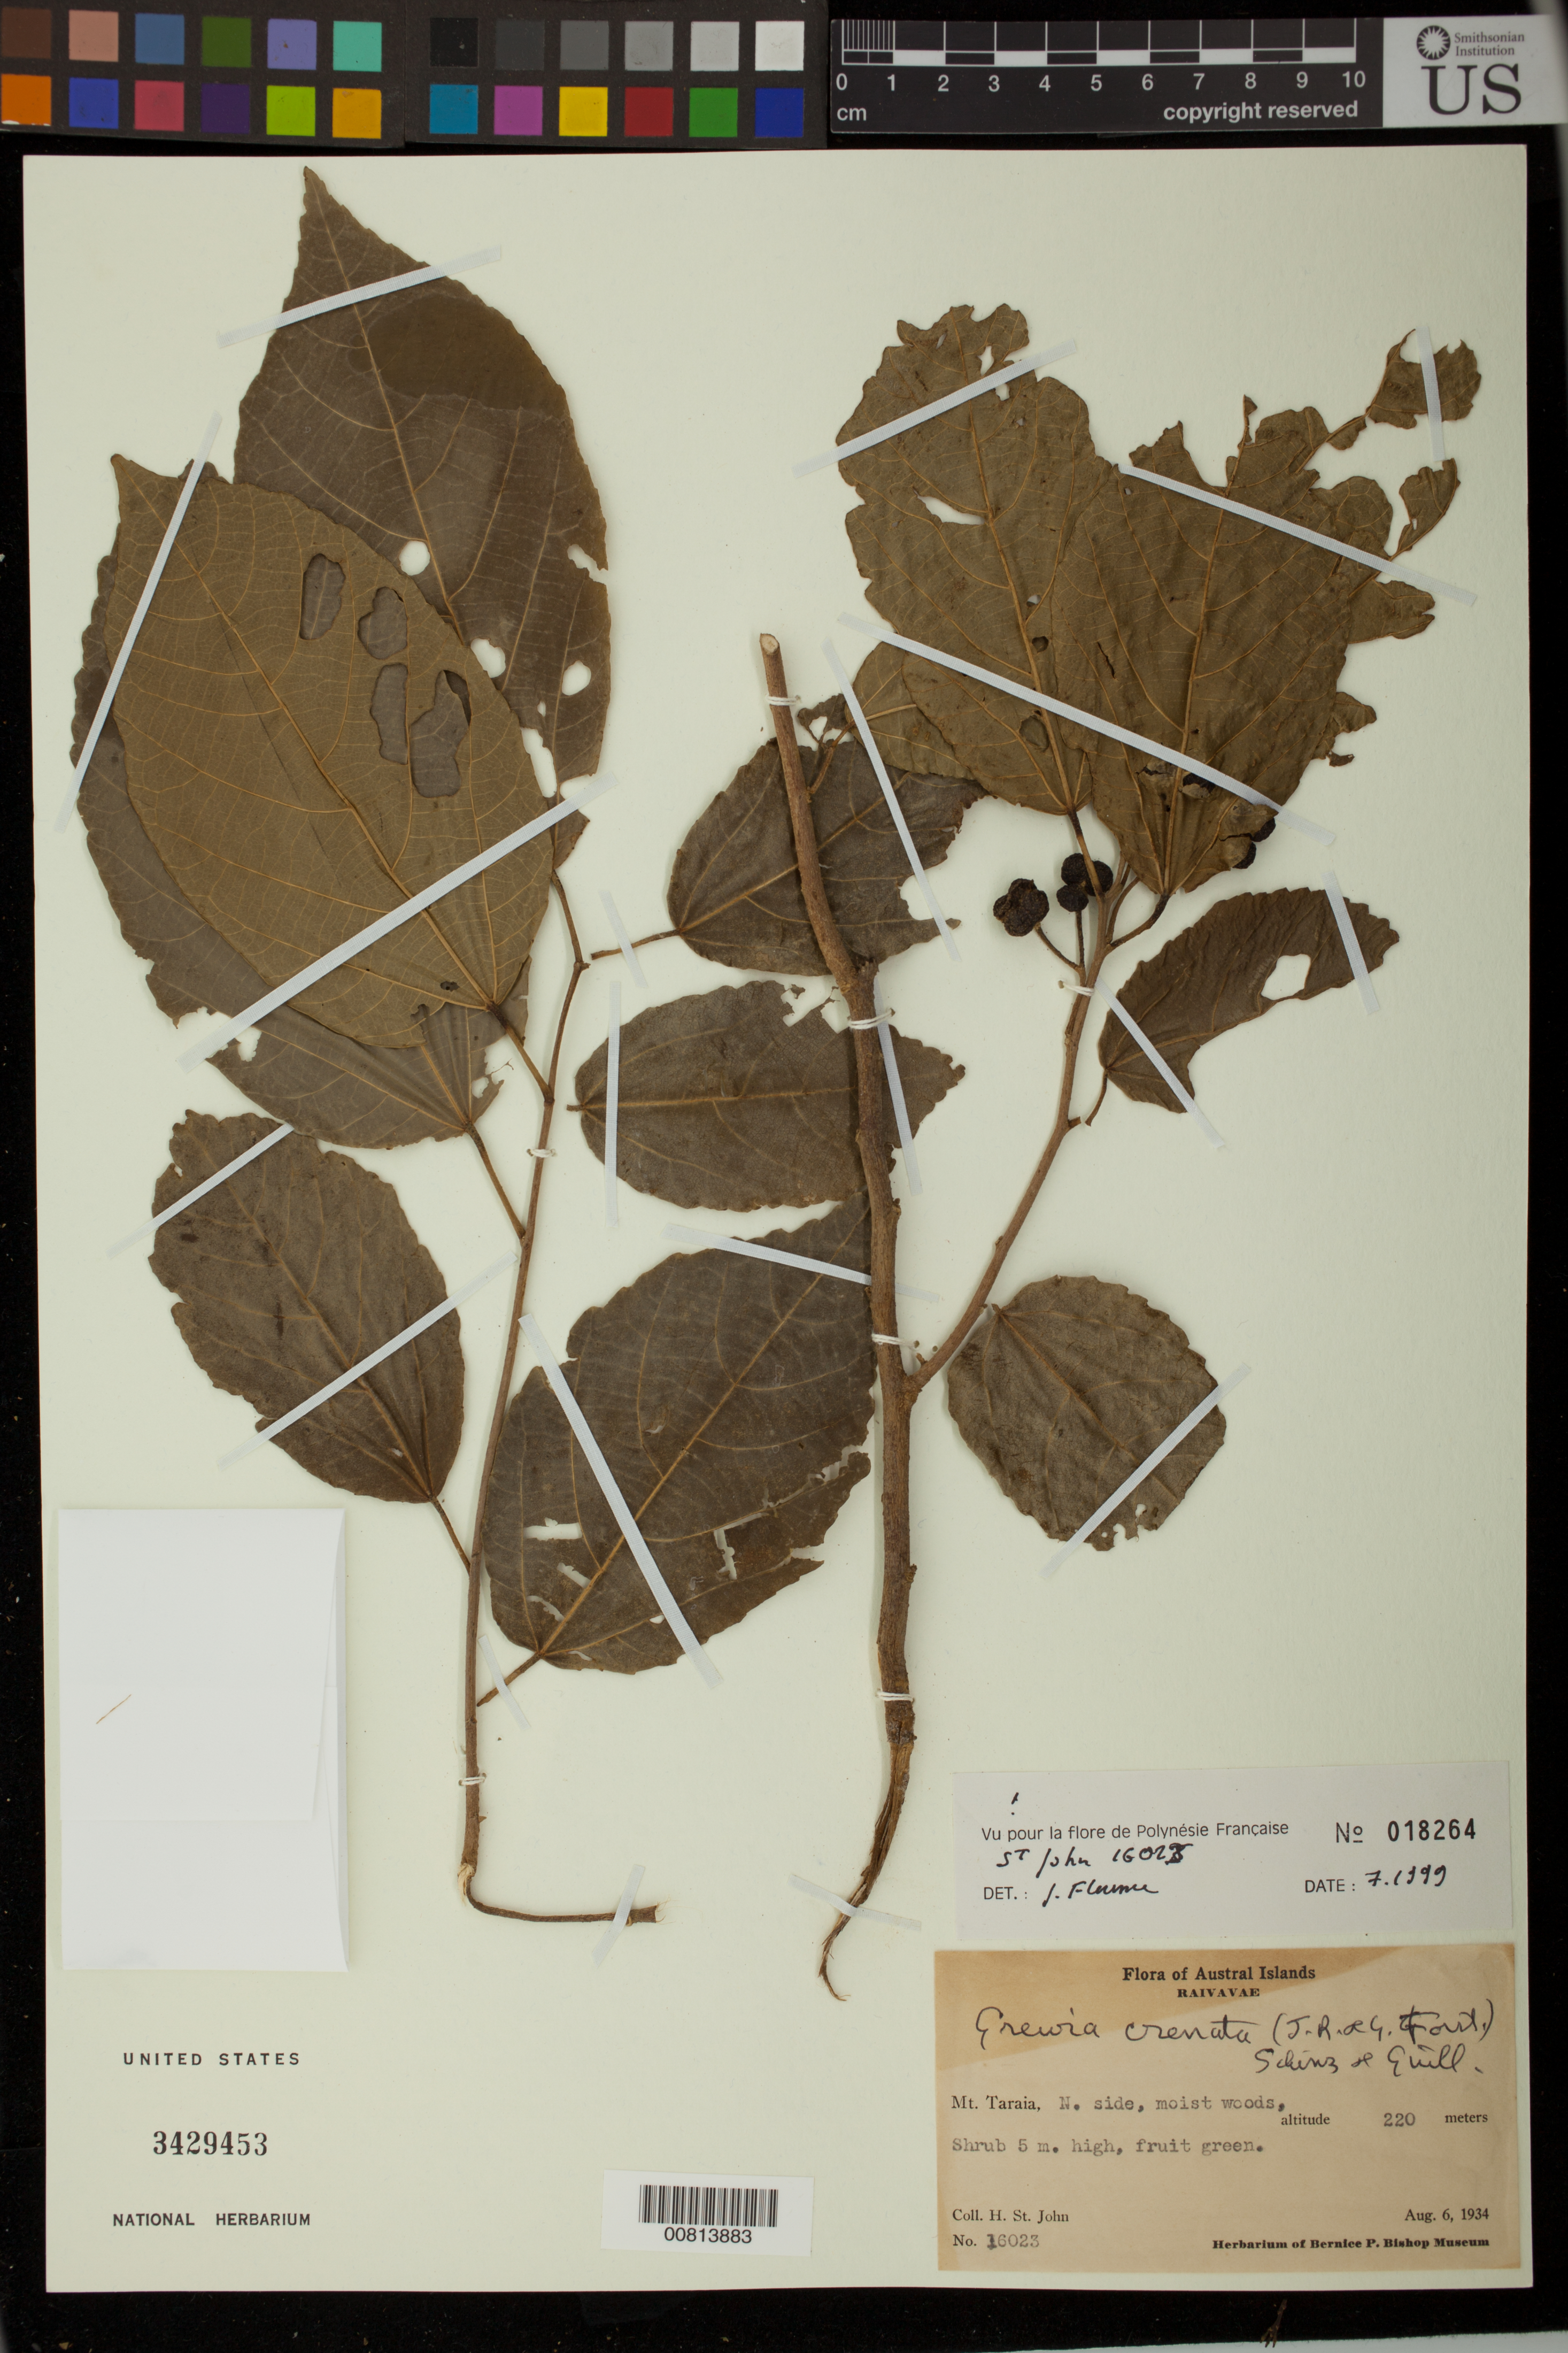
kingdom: Plantae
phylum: Tracheophyta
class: Magnoliopsida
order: Malvales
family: Malvaceae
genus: Grewia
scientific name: Grewia crenata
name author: (J.R. Forst. & G. Forst.) Schinz & Guillaumin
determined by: Florence, J.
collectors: H. St. John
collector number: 16023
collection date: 1934-08-06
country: French Polynesia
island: Raivavae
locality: Mt. Taraia, N. Side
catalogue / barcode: US 3429453